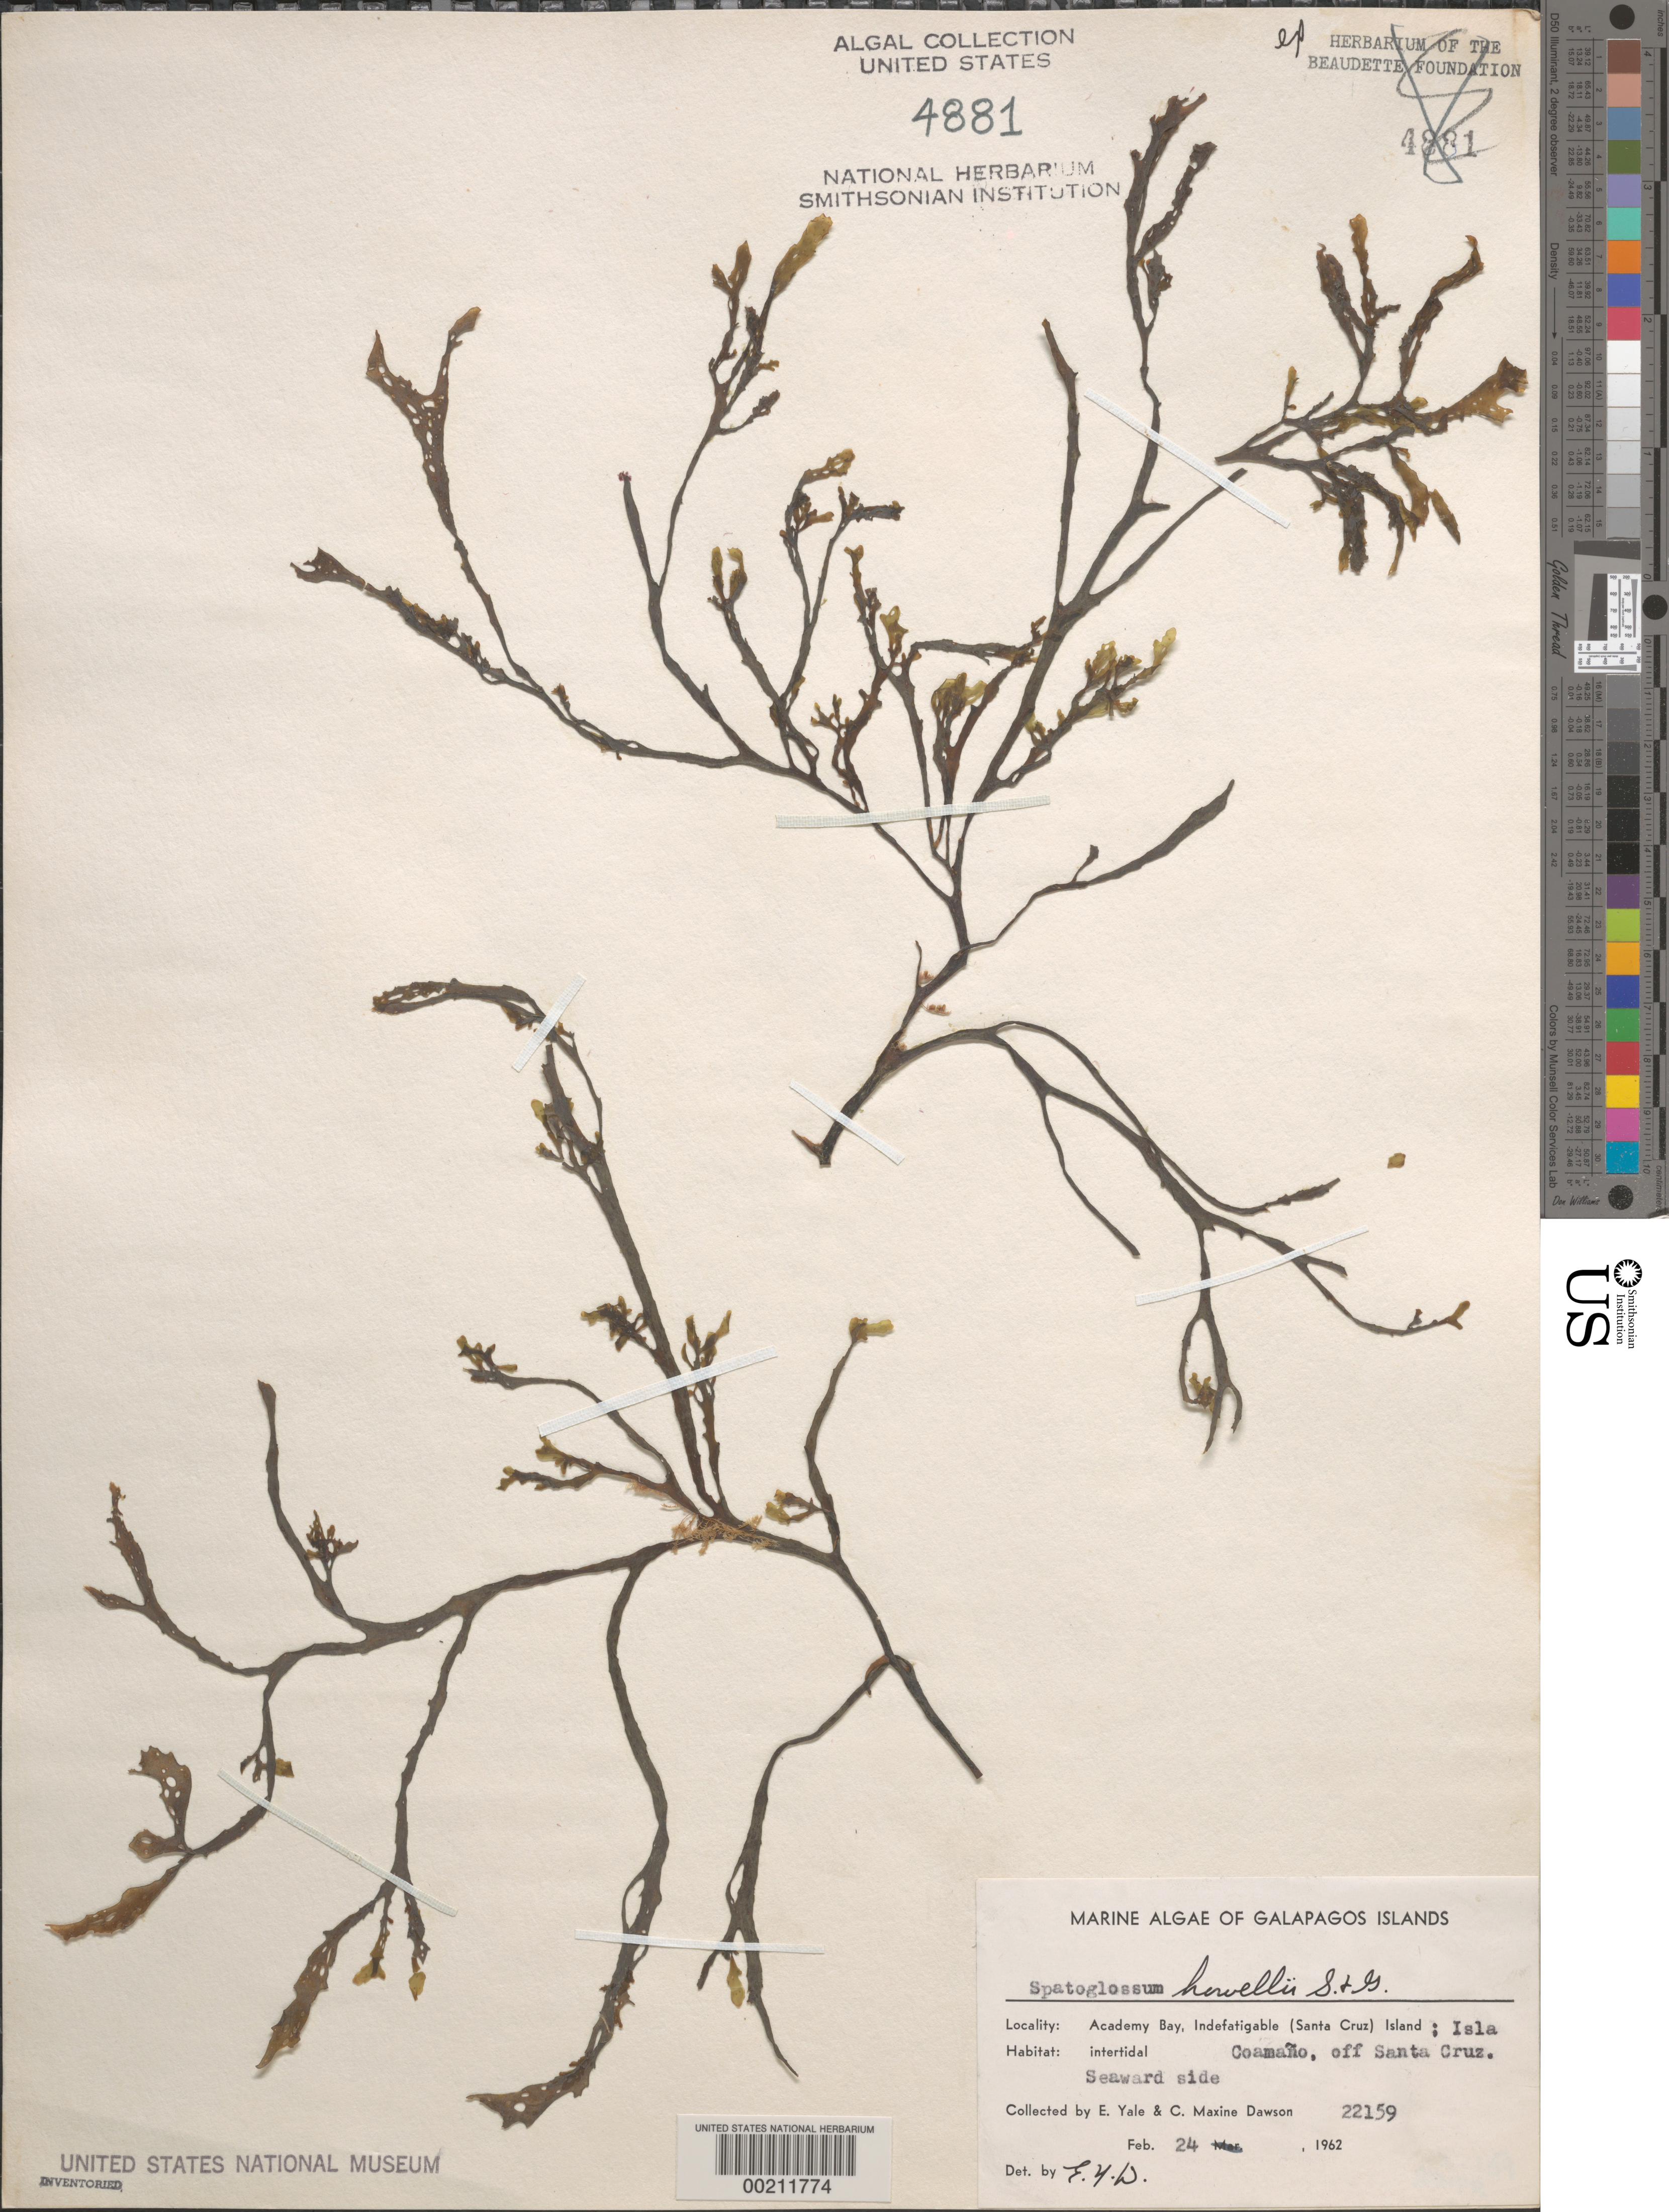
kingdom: Chromista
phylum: Ochrophyta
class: Phaeophyceae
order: Dictyotales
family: Dictyotaceae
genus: Spatoglossum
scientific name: Spatoglossum howellii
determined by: Dawson, E. Y.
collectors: E. Y. Dawson & C. M. Dawson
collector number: EYD 22159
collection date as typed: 24 Feb 1962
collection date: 1962-02-24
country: Ecuador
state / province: Colón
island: Coamano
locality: Isla Coamano, Academy Bay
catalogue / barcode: US 4881